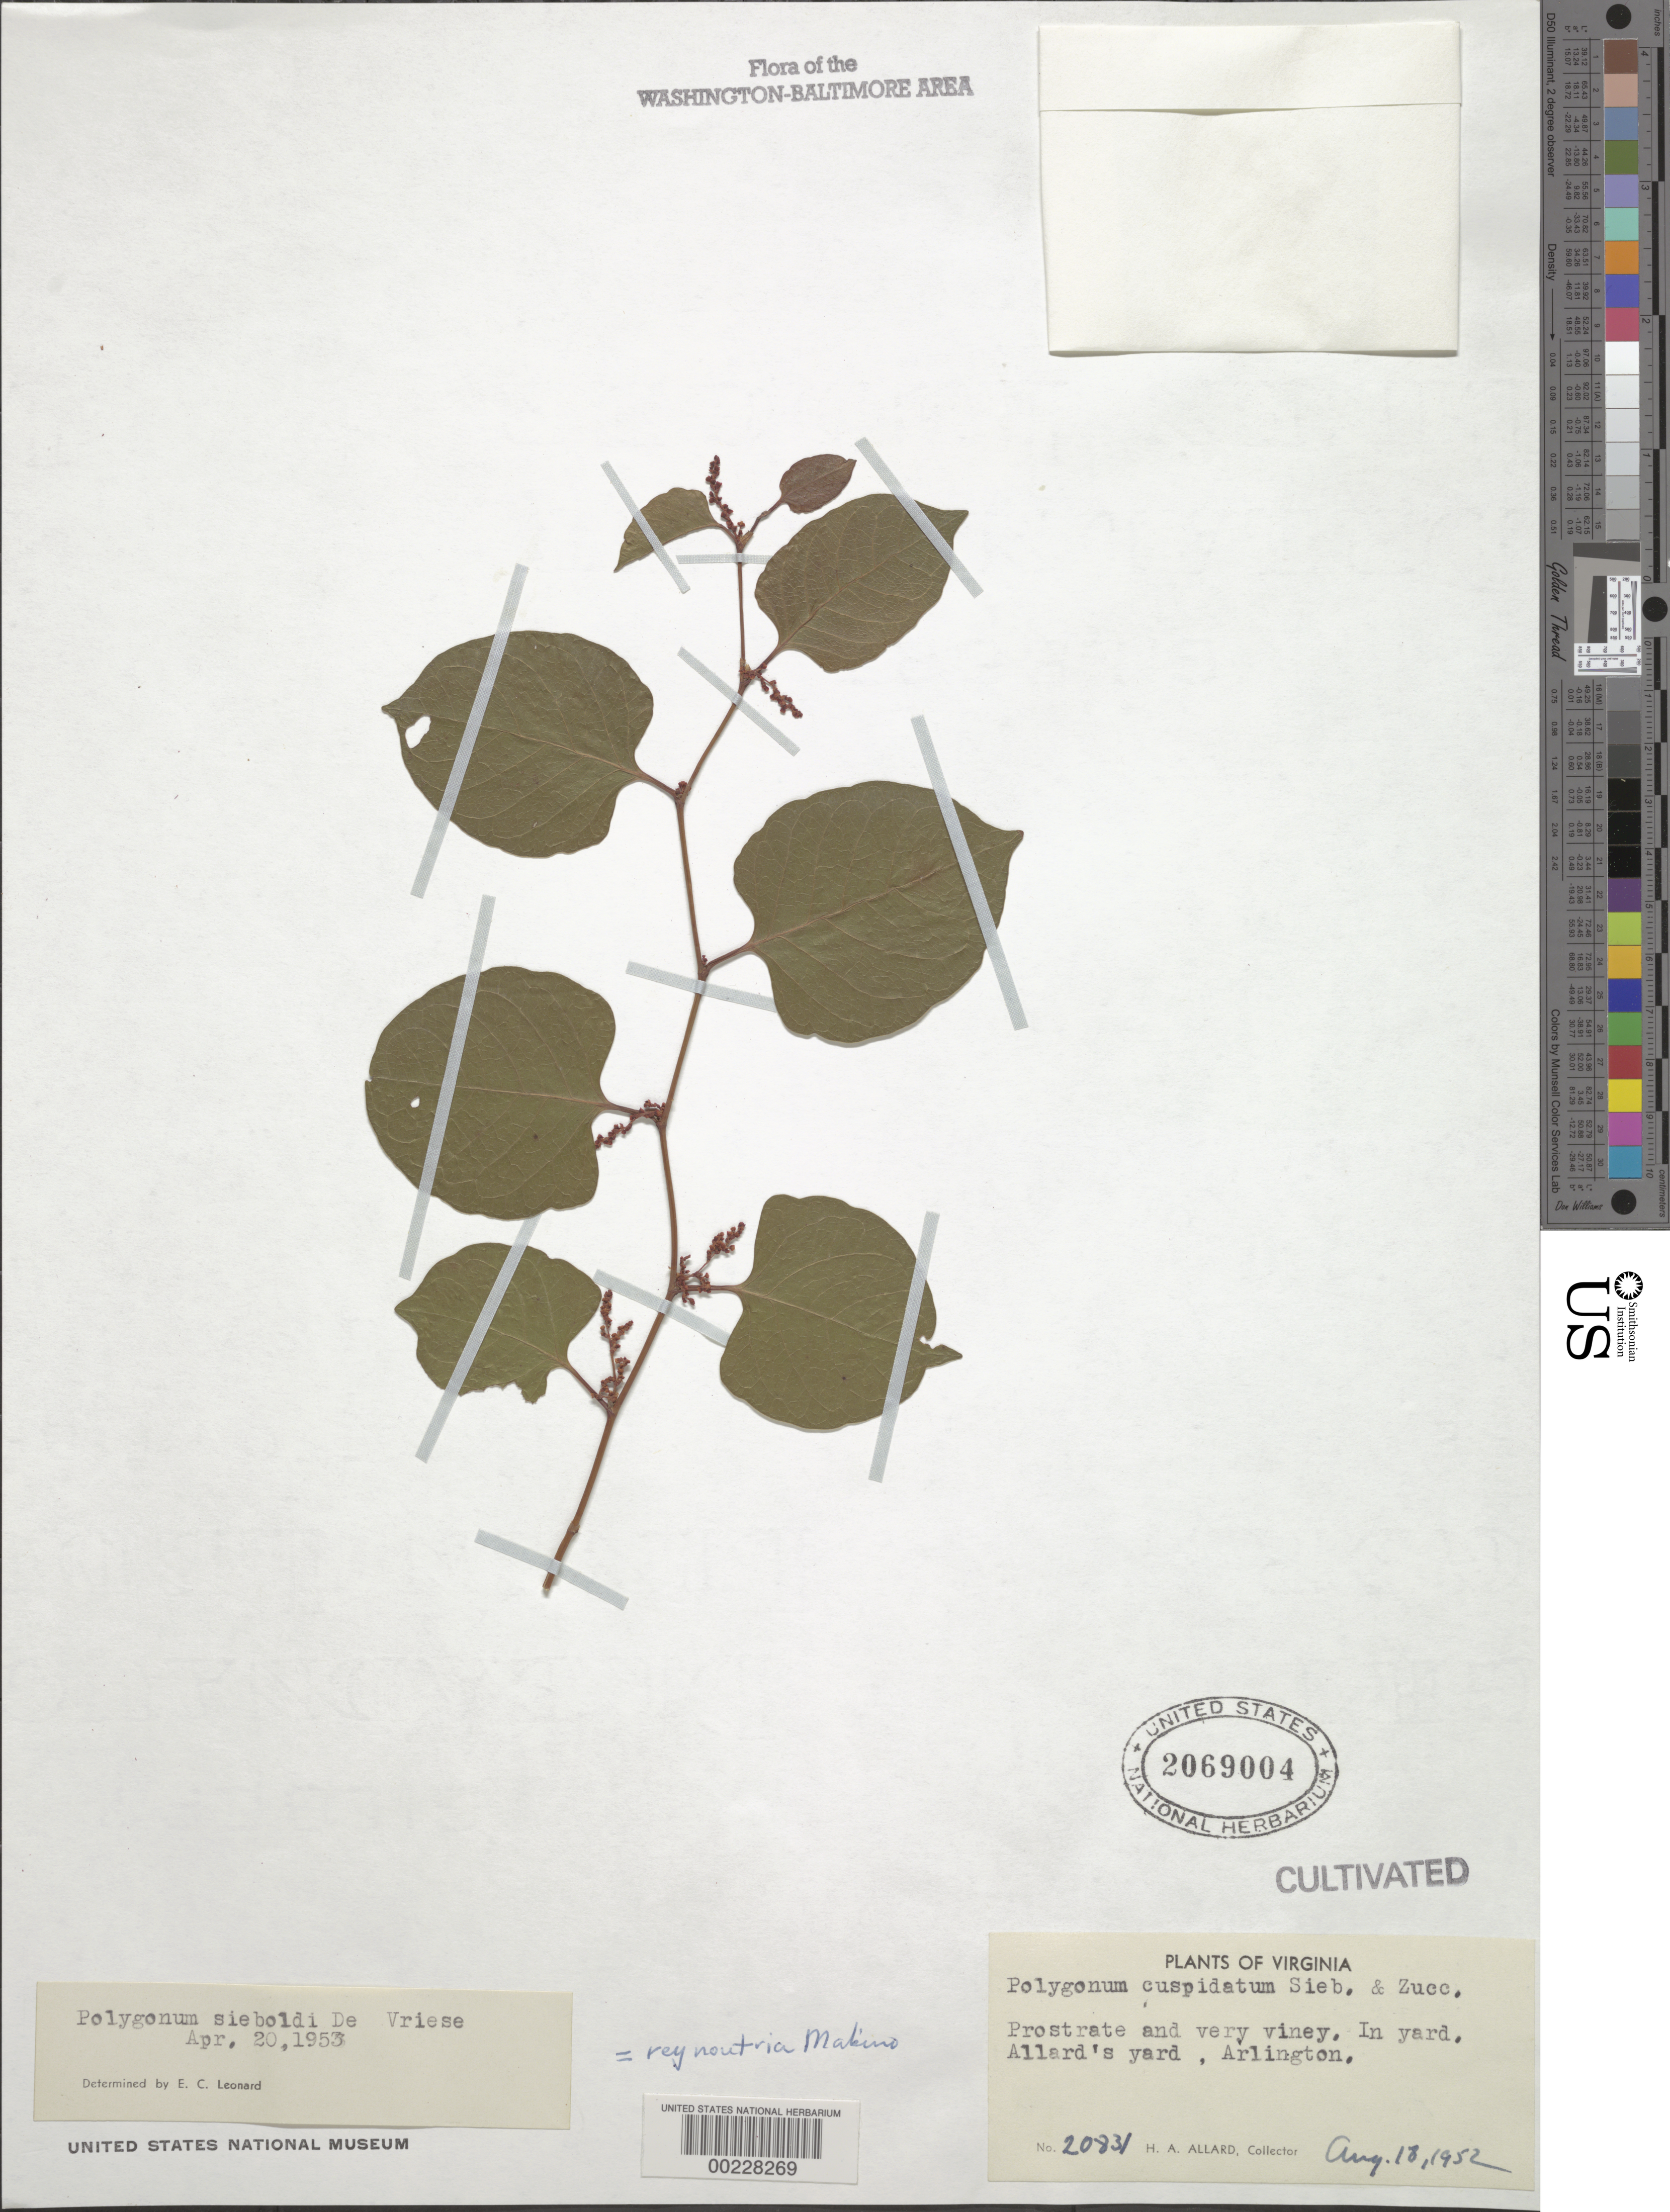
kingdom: Plantae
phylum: Tracheophyta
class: Magnoliopsida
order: Caryophyllales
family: Polygonaceae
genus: Polygonum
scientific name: Polygonum sieboldii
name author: Meisn.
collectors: H. A. Allard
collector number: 20831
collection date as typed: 18 Aug 1952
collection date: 1952-08-18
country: United States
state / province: Virginia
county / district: Arlington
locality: Arlington, Allard's Yard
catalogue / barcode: US 2069004